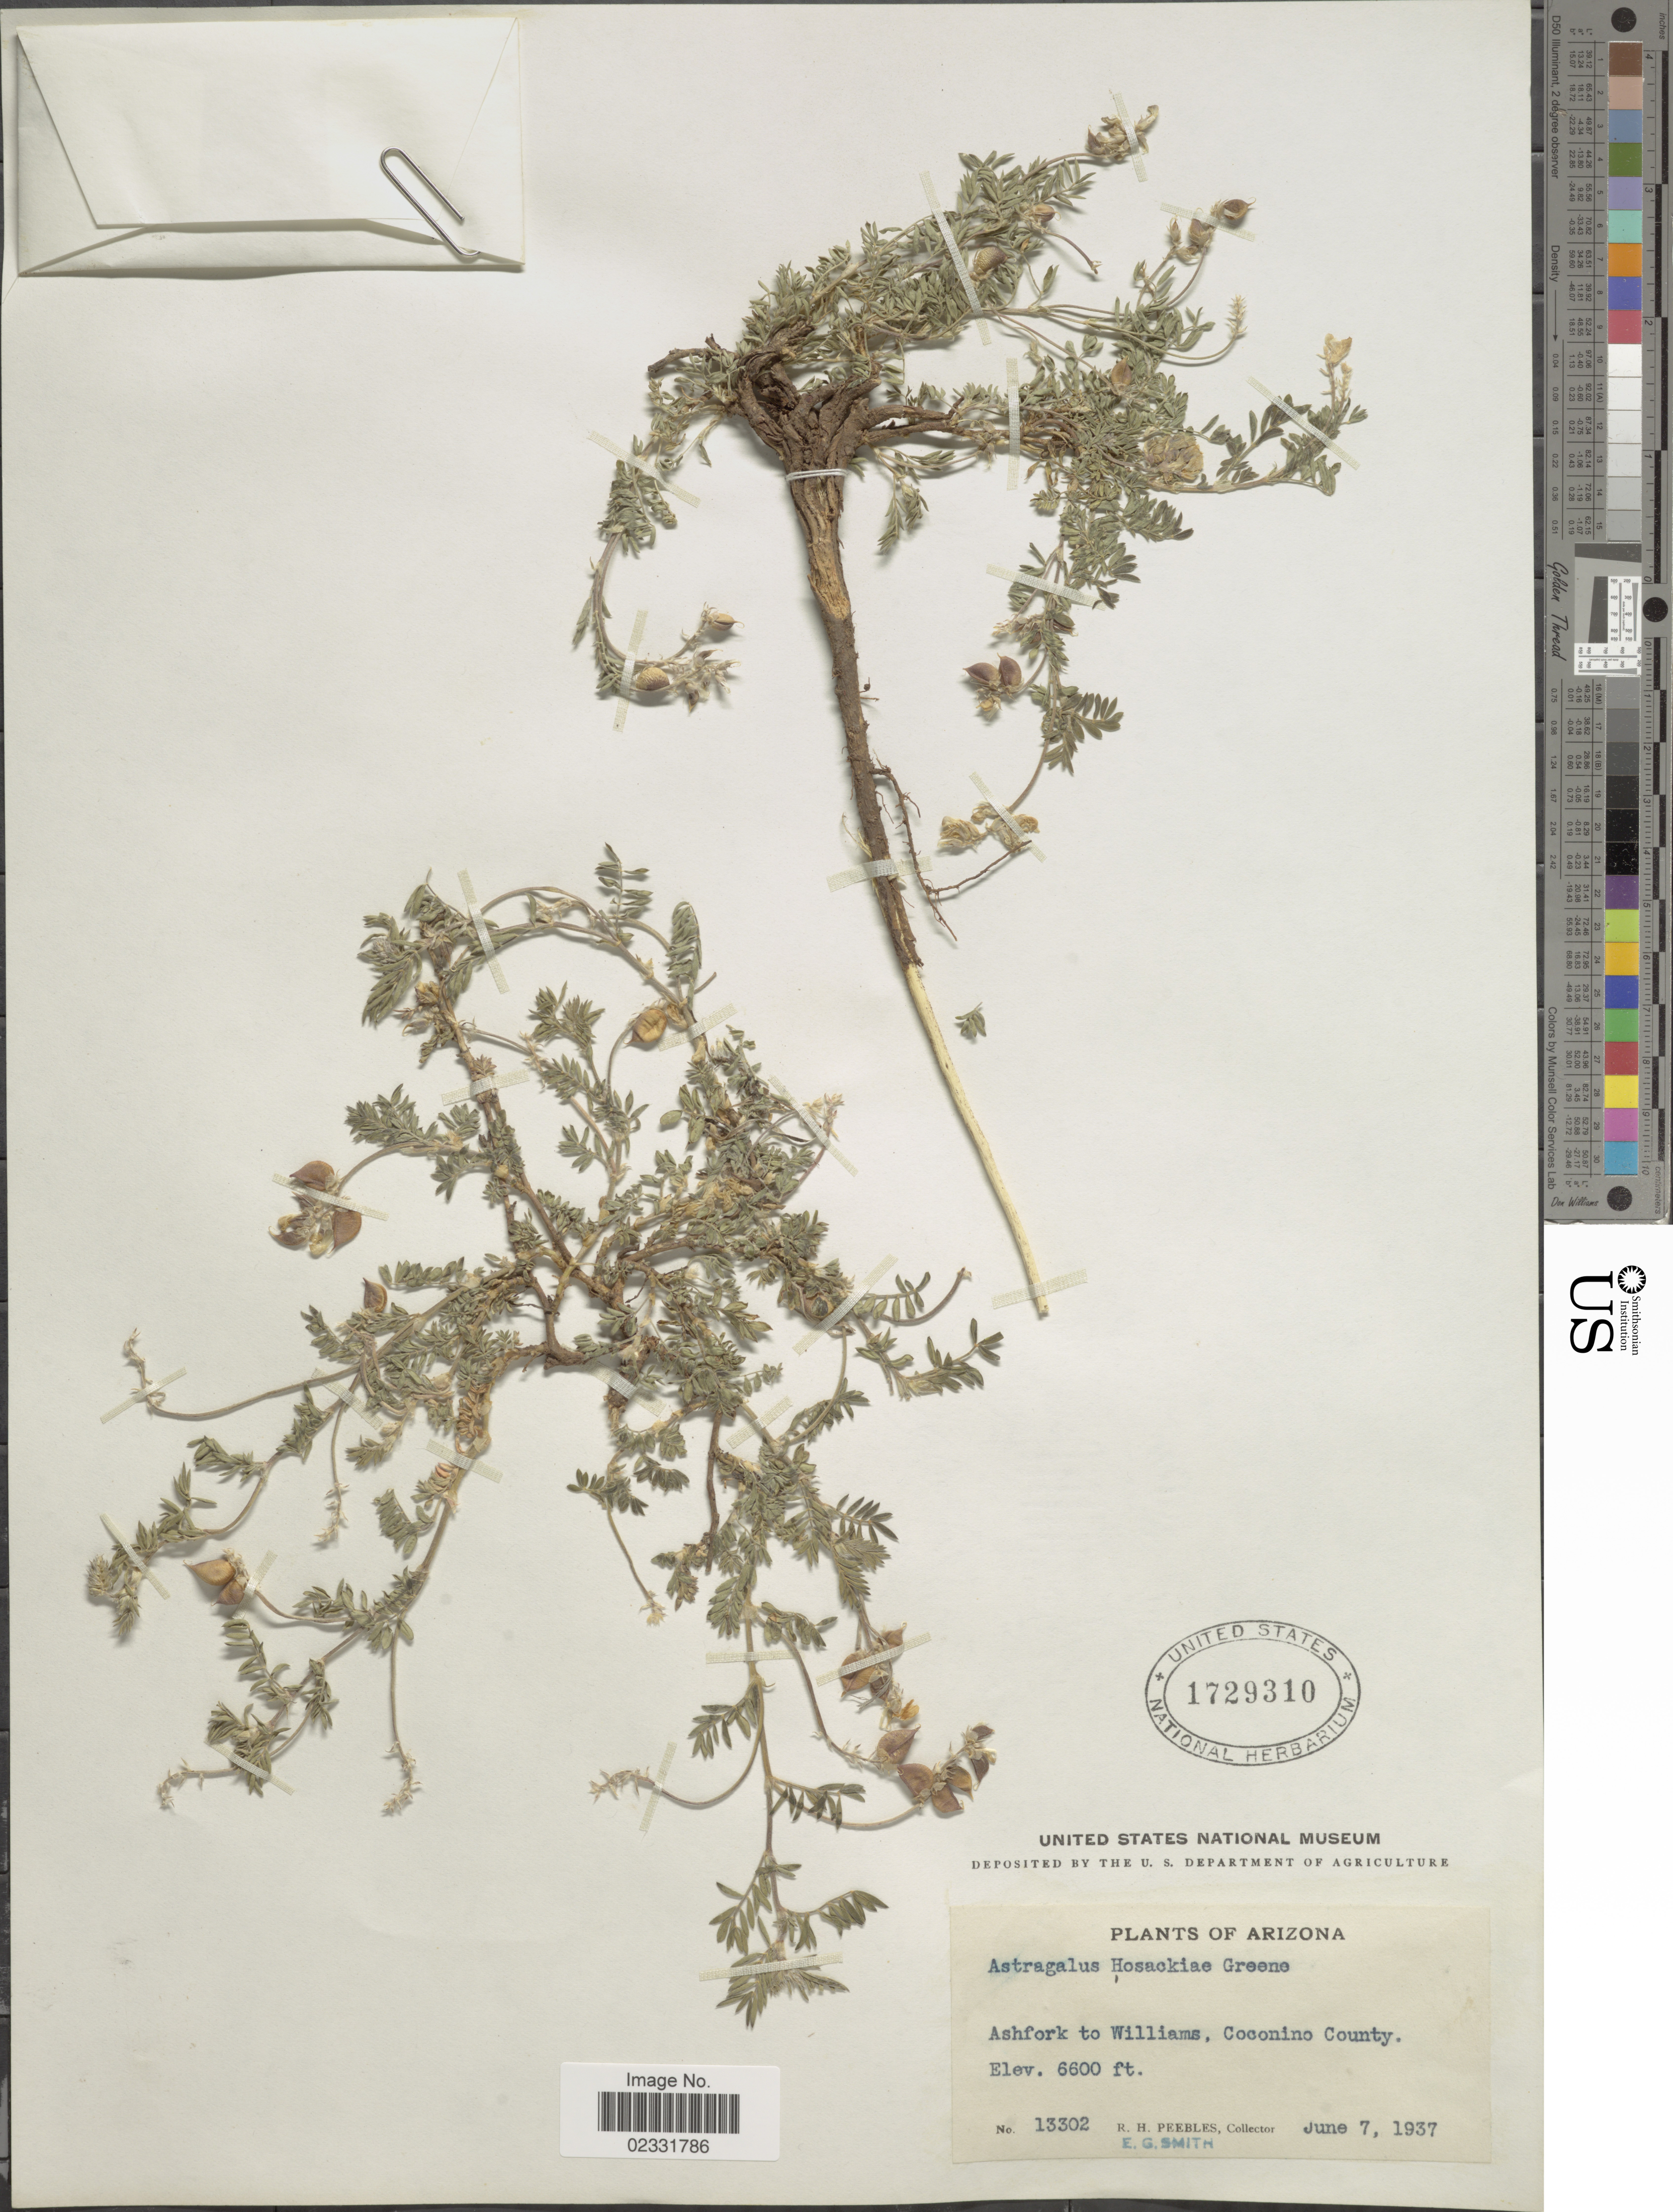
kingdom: Plantae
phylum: Tracheophyta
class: Magnoliopsida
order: Fabales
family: Fabaceae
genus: Astragalus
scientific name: Astragalus hosackiae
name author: Greene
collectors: R. H. Peebles & E. G. Smith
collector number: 13302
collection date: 1937-06-07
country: United States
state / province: Arizona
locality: Ashfork to Williams, Coconino County.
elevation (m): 2012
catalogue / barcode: US 1729310